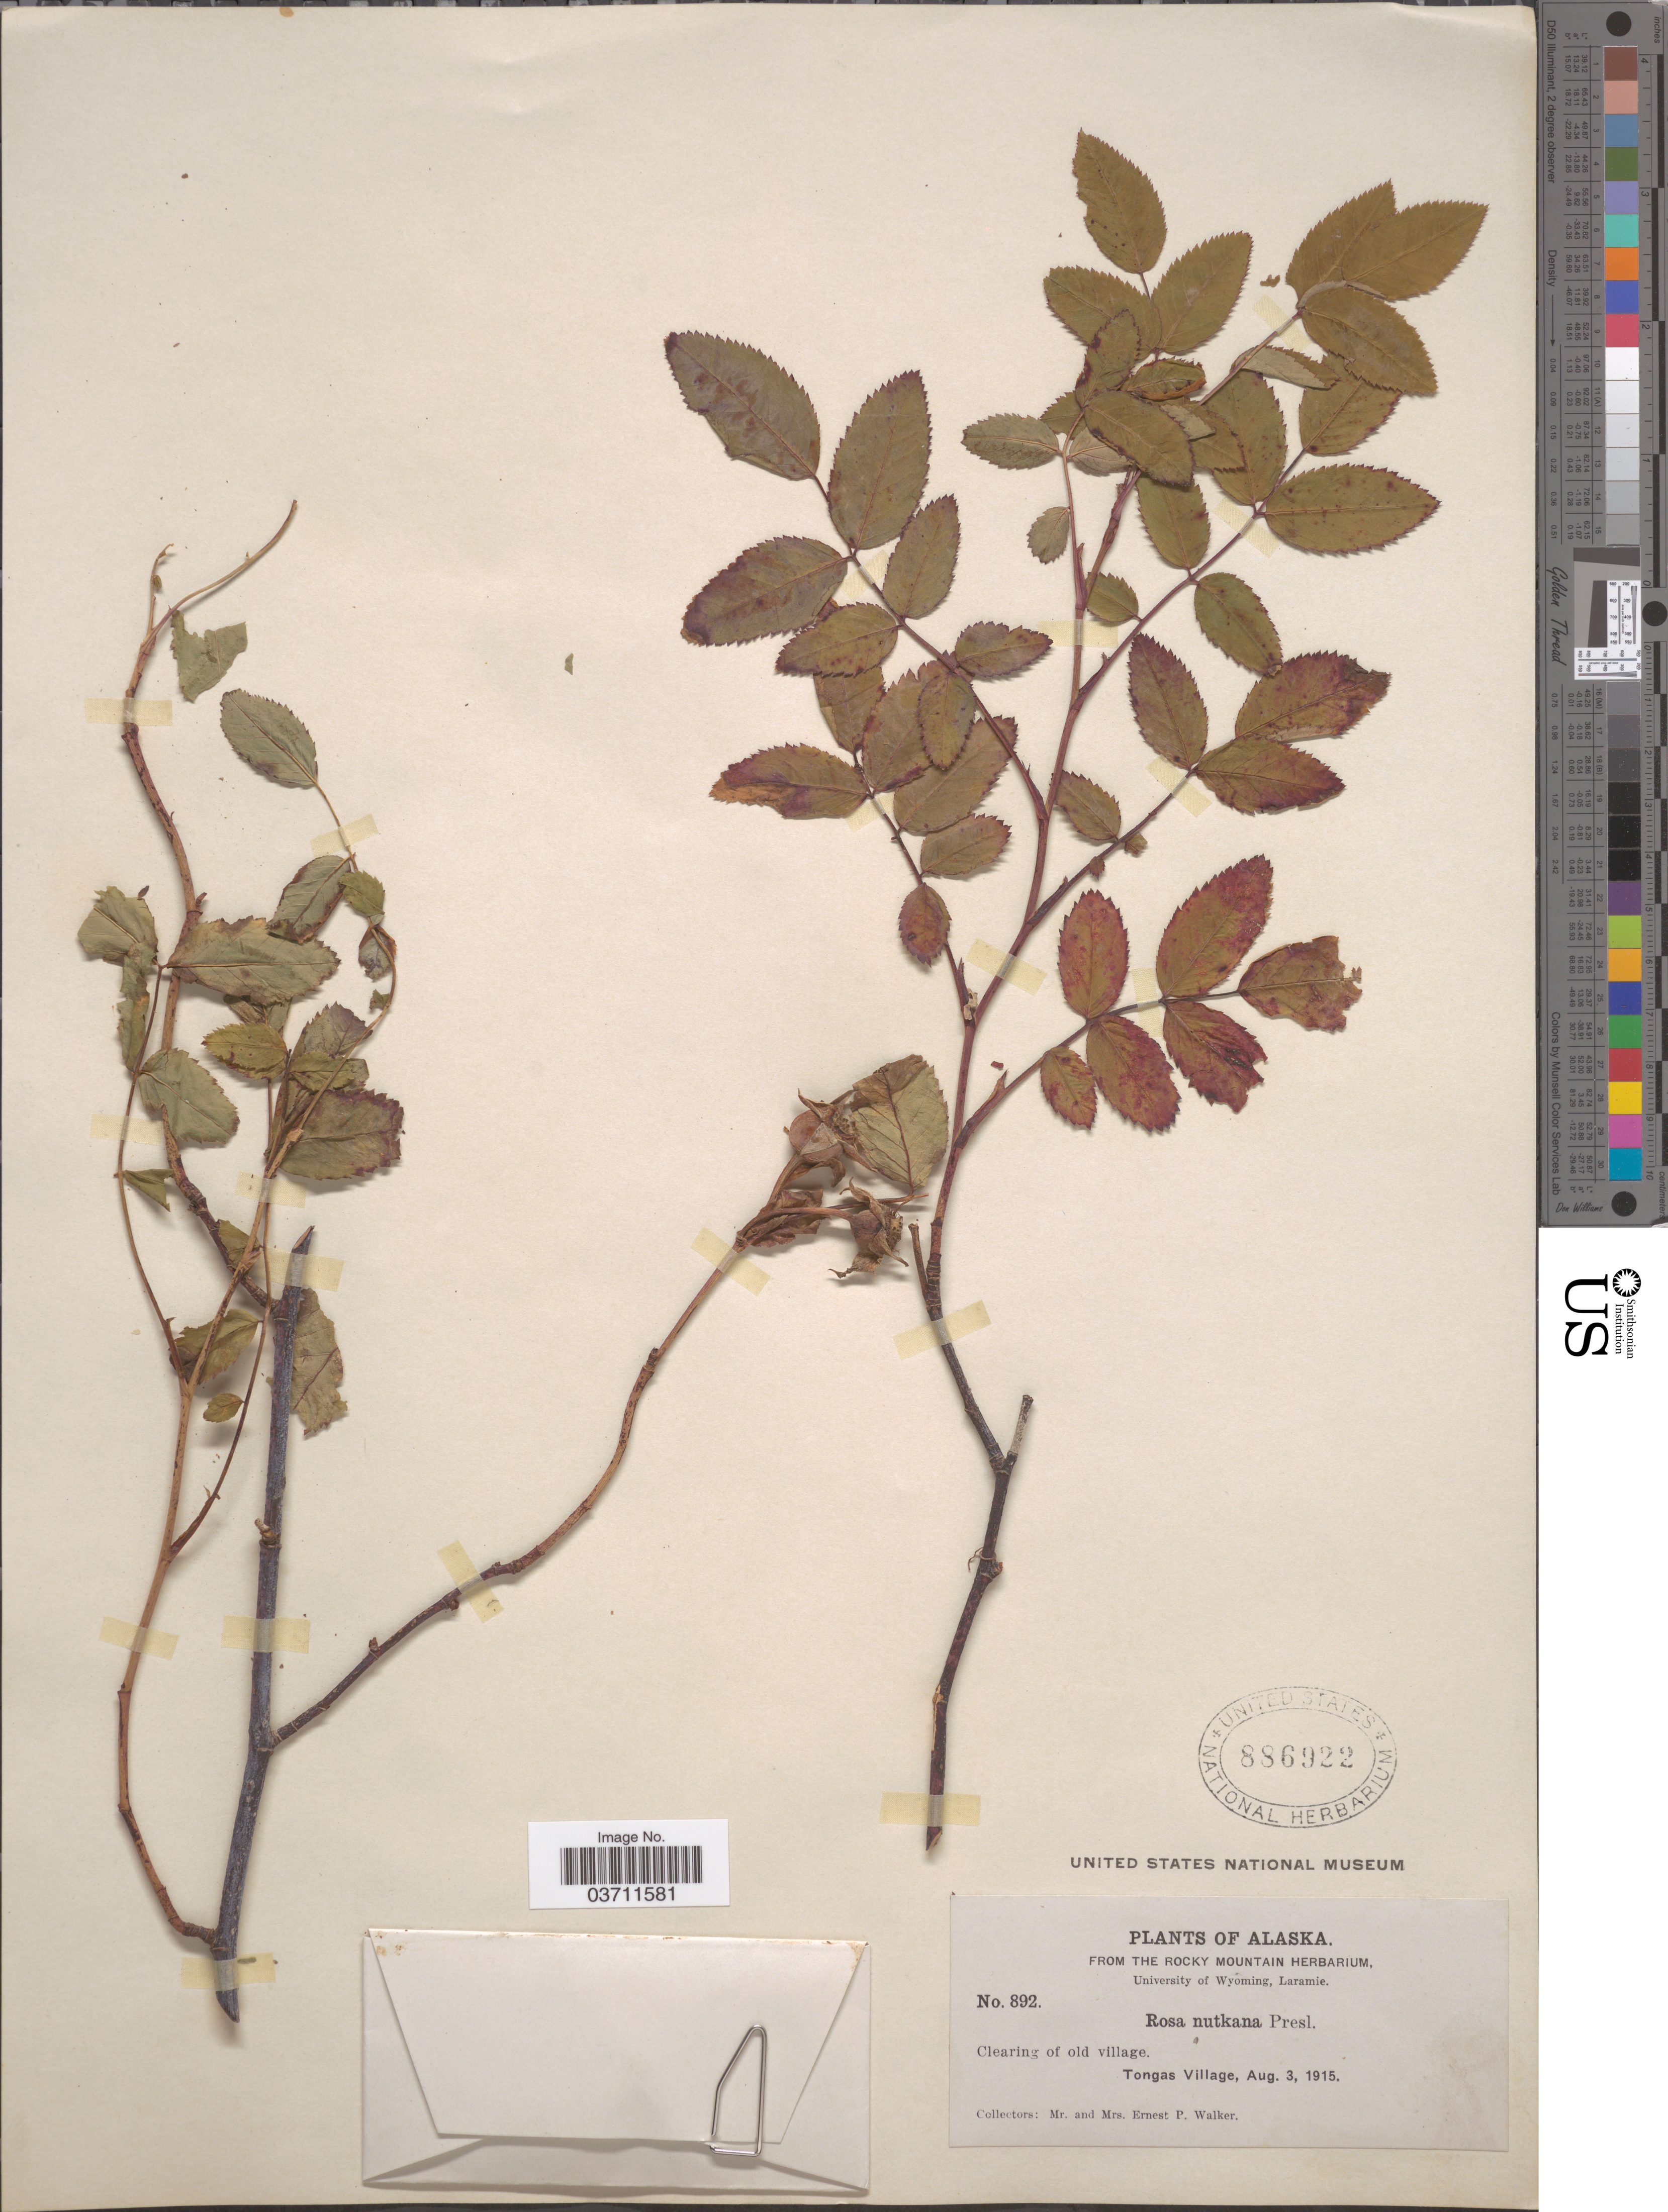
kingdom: Plantae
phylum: Tracheophyta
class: Magnoliopsida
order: Rosales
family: Rosaceae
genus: Rosa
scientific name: Rosa nutkana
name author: C. Presl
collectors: E. P. Walker & E. Walker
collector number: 892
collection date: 1915-08-03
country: United States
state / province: Alaska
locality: Clearing of old village. Tongas Village.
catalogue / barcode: US 886922